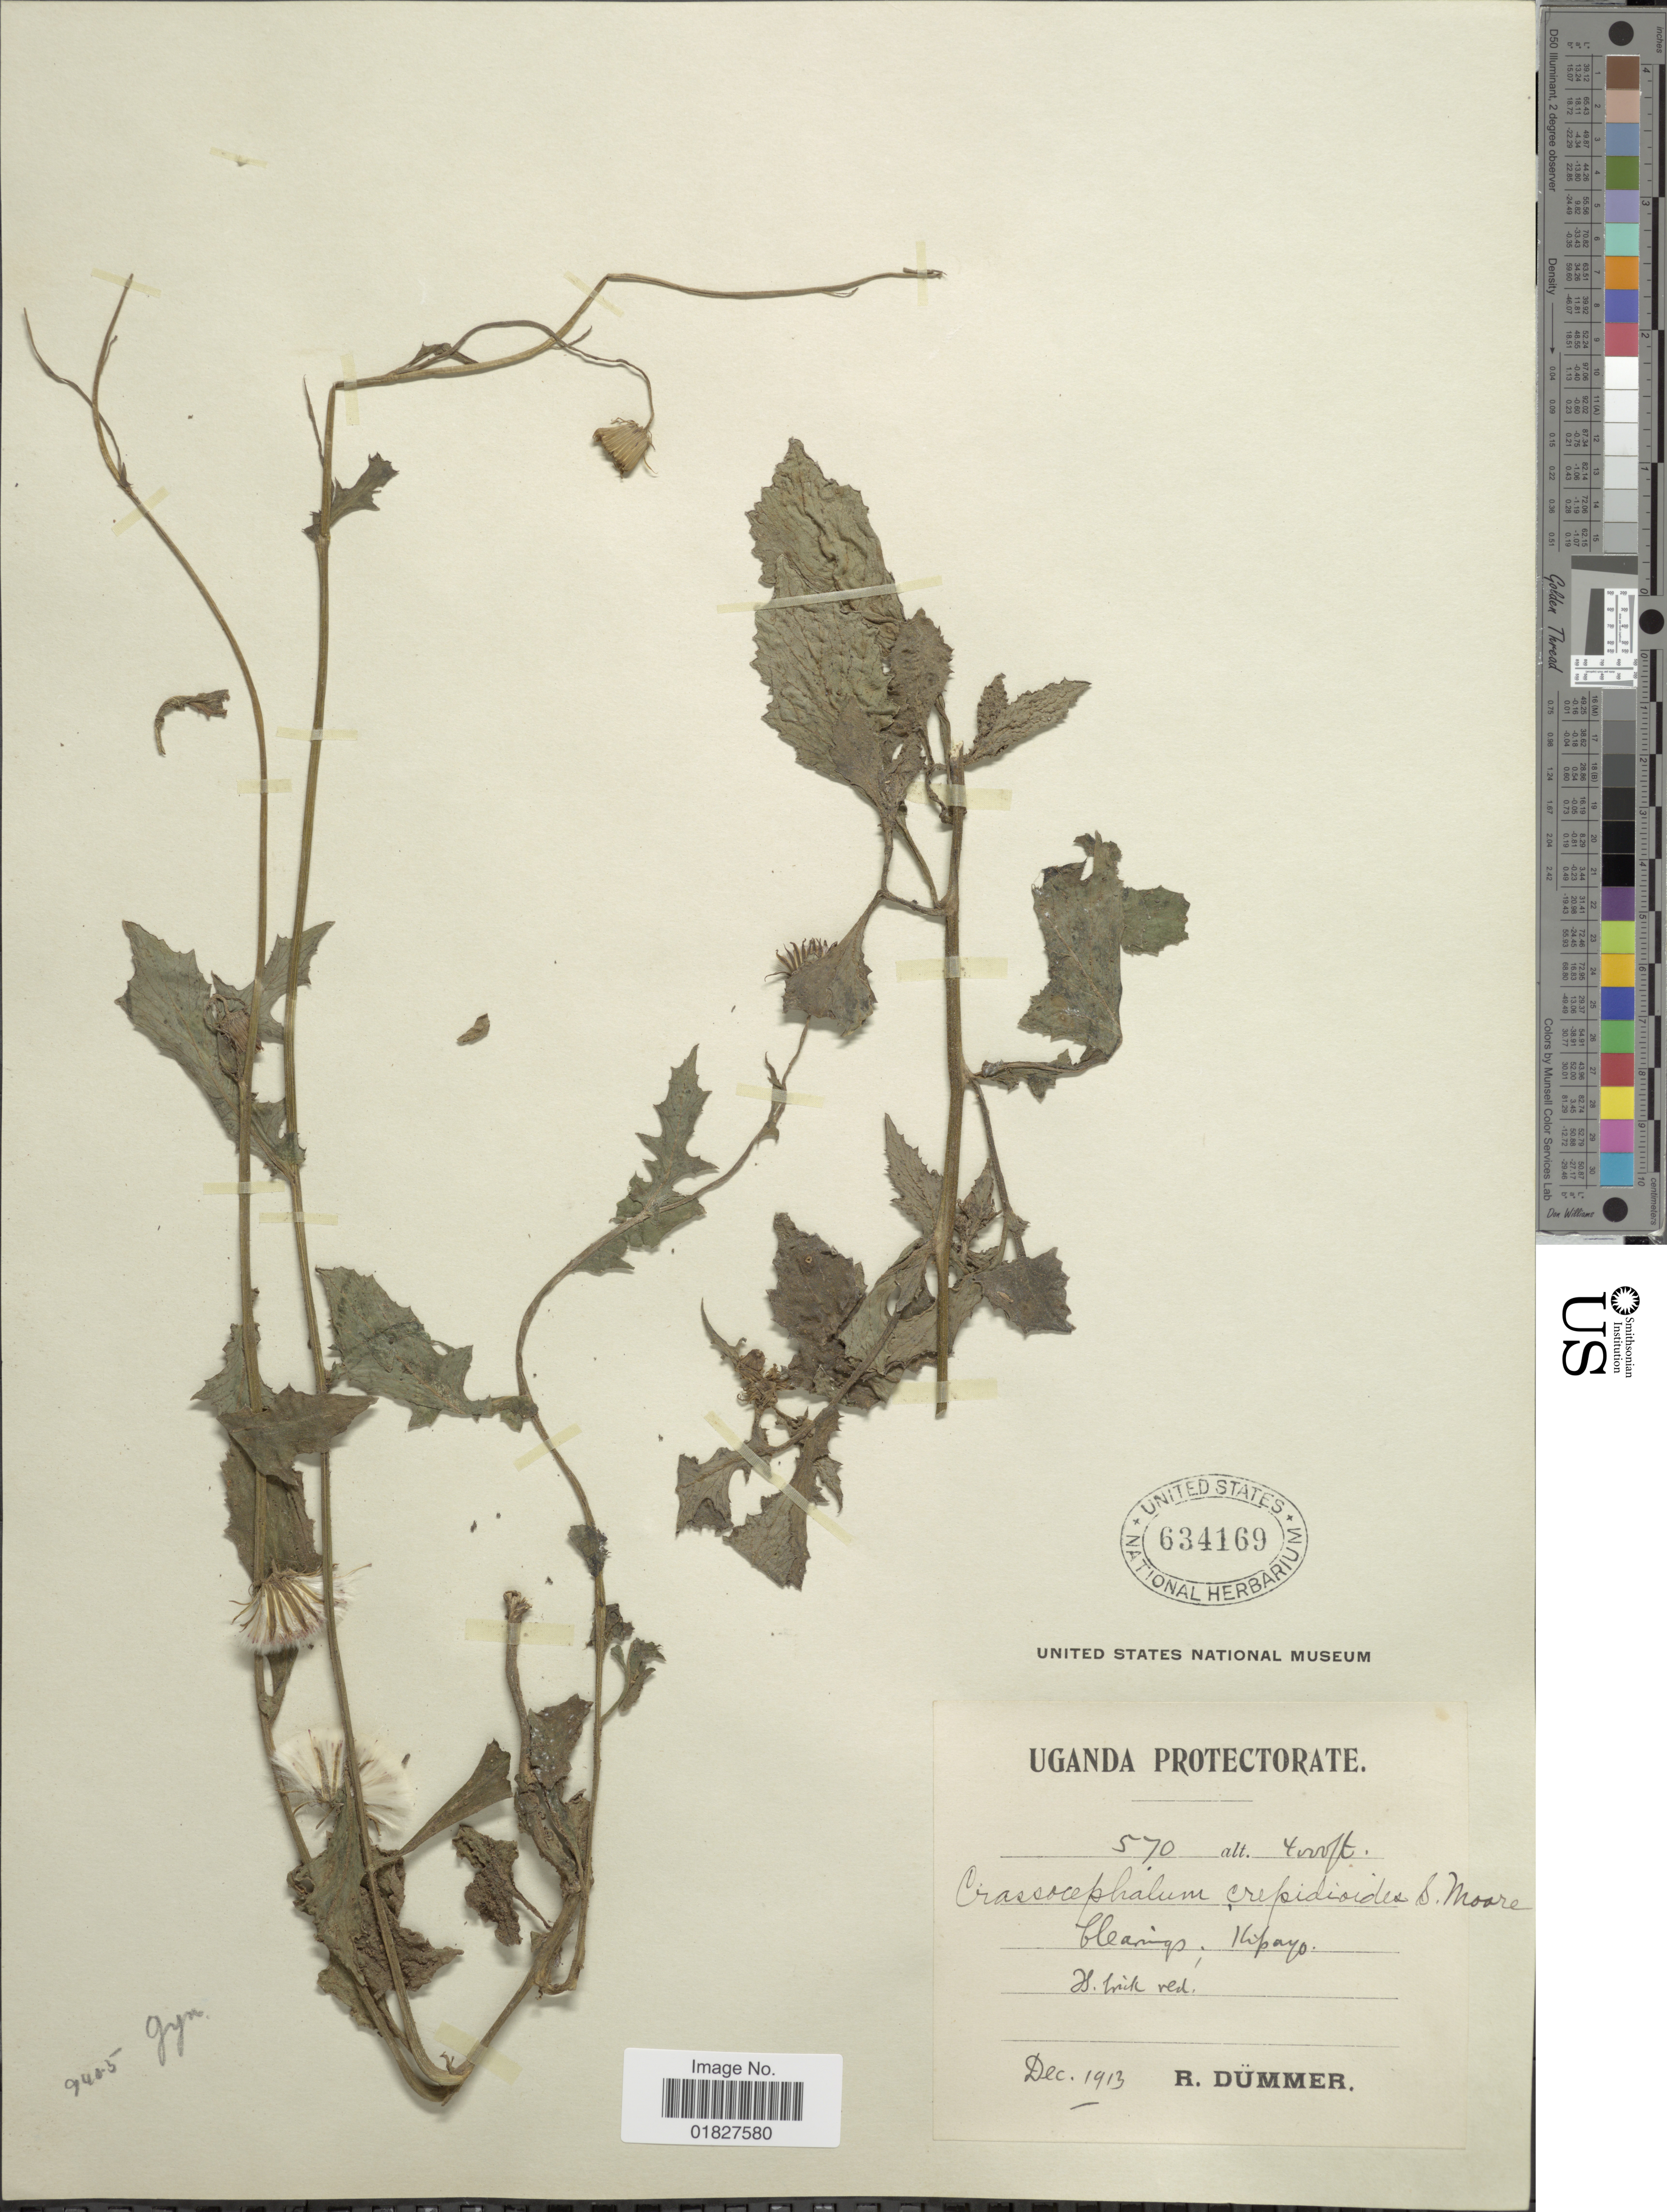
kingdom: Plantae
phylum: Tracheophyta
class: Magnoliopsida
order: Asterales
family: Asteraceae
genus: Crassocephalum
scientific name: Crassocephalum crepidioides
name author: (Benth.) S. Moore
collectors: R. A. Dümmer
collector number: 570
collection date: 1913-12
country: Uganda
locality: Uganda Protectorate, Kipayo.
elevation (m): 1219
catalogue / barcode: US 634169